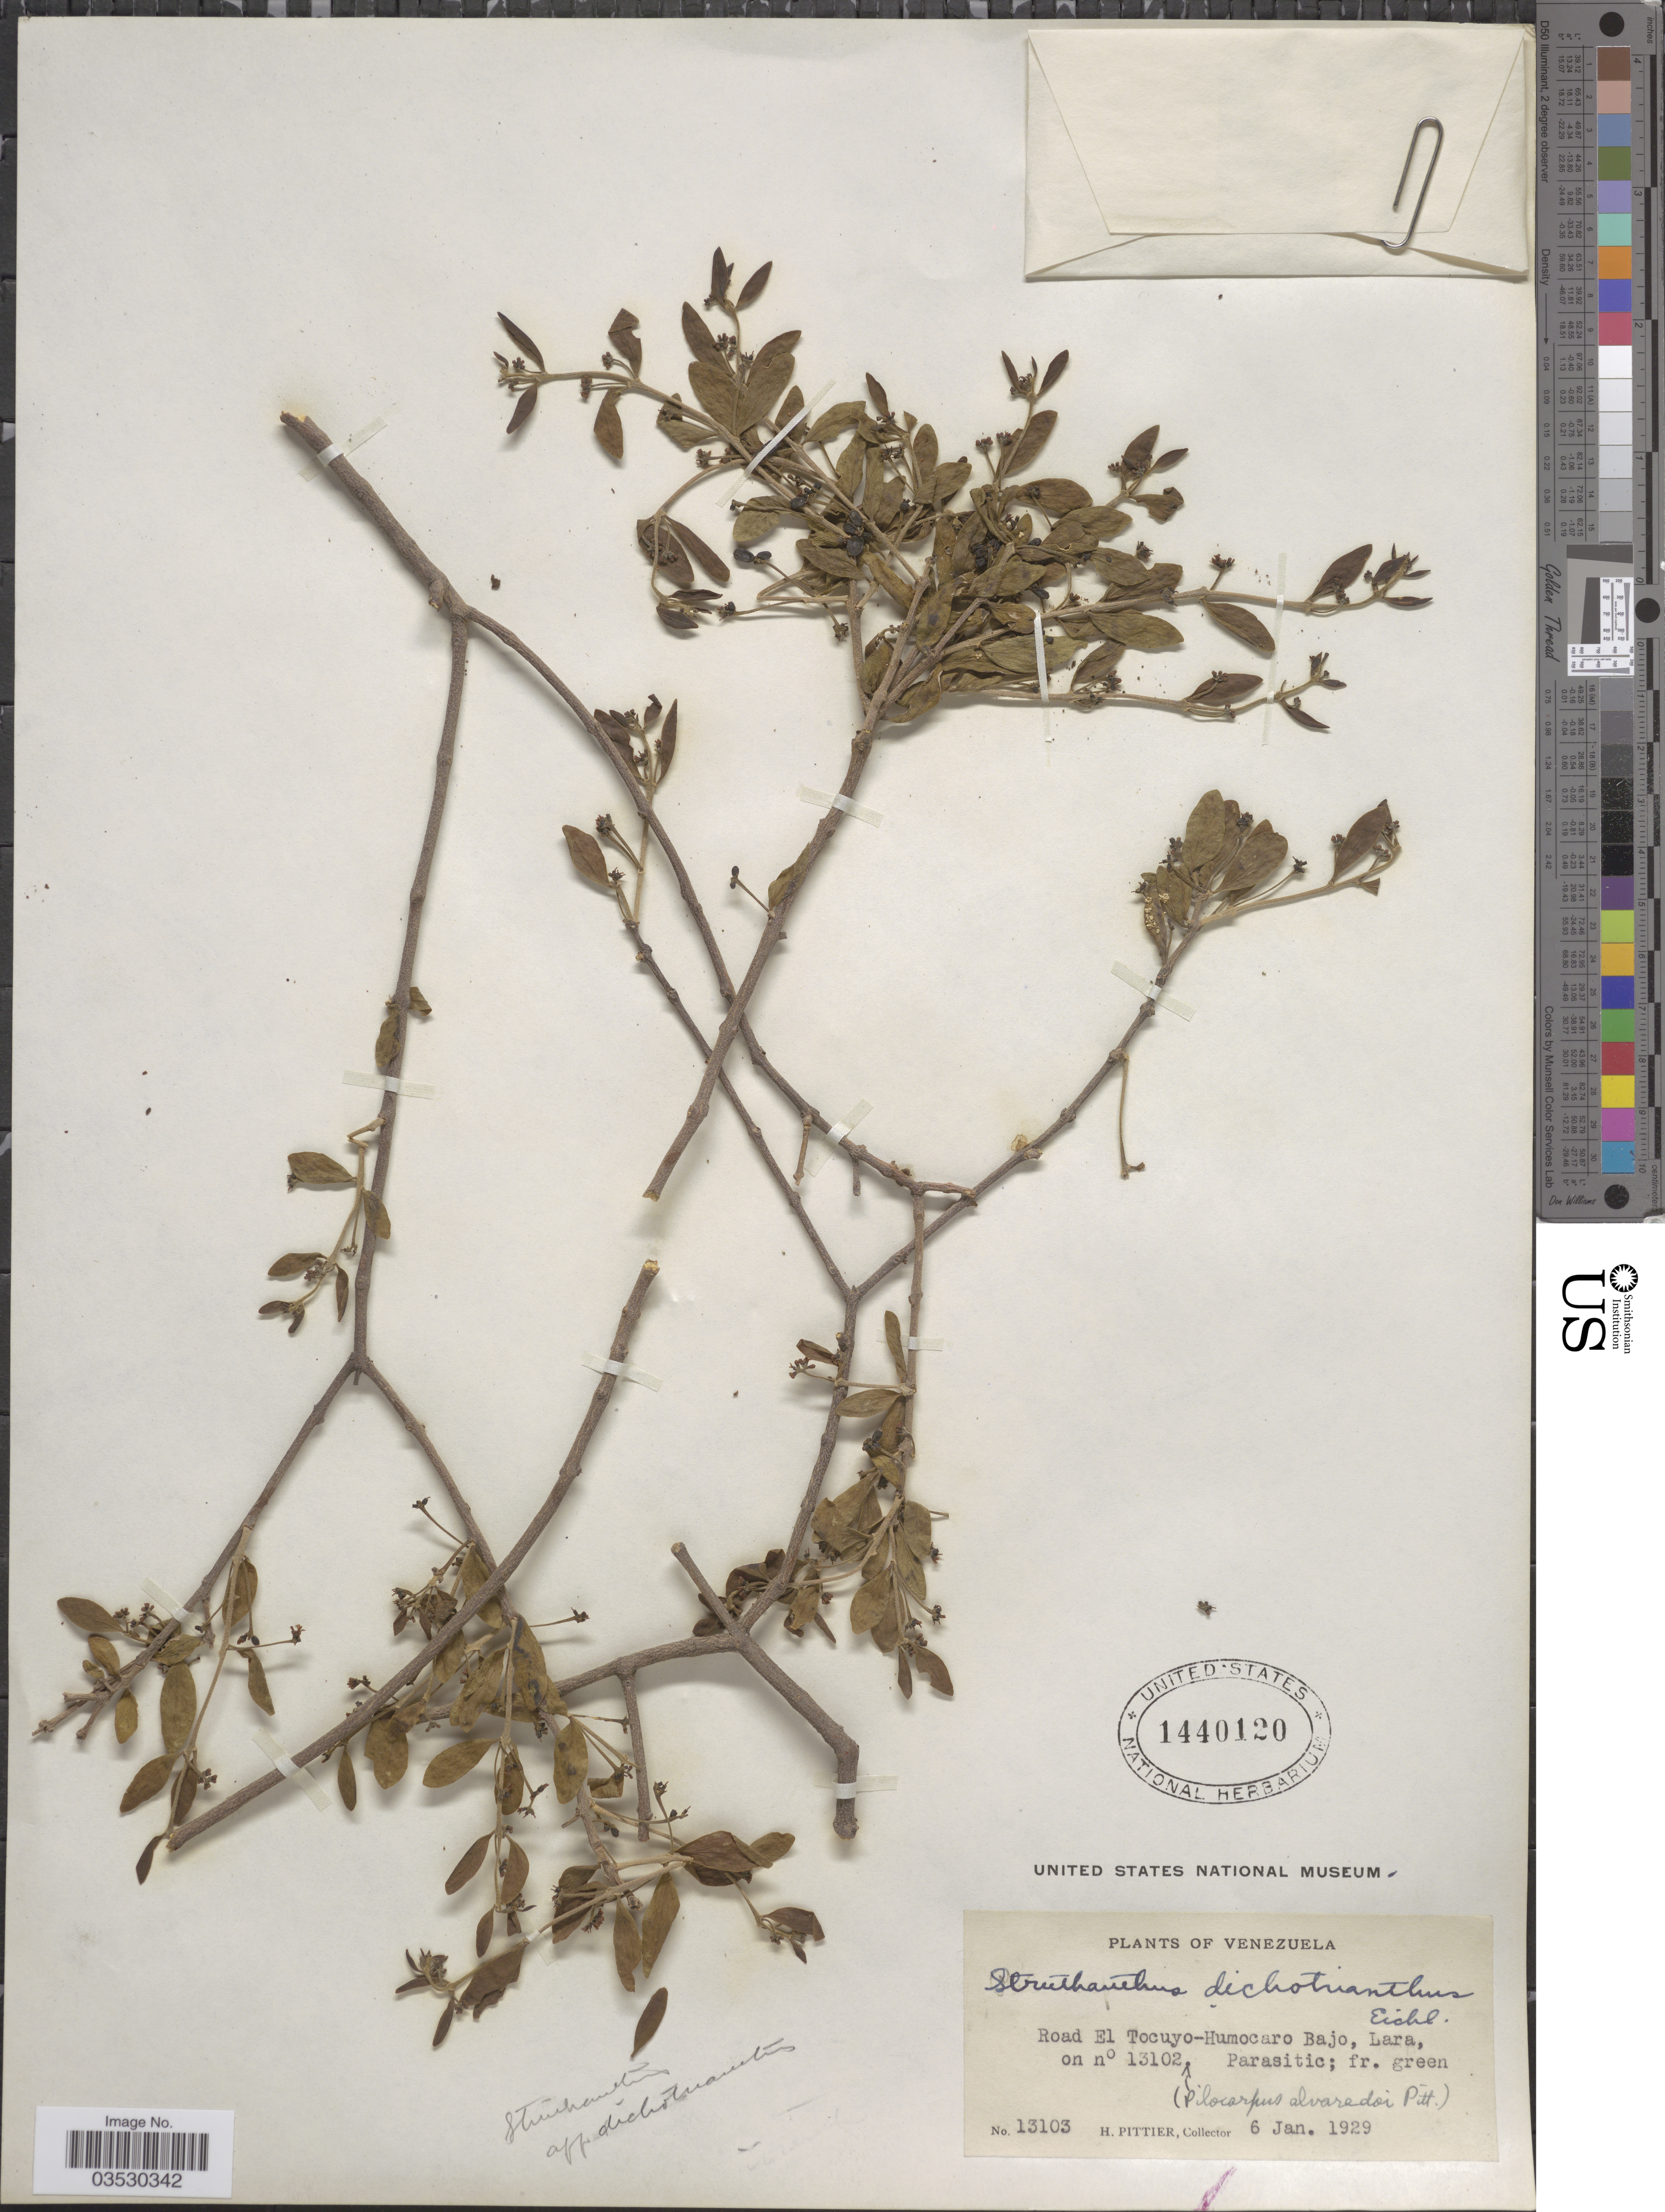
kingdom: Plantae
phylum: Tracheophyta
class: Magnoliopsida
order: Santalales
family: Loranthaceae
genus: Struthanthus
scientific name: Struthanthus dichotrianthus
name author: Eichler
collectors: H. F. Pittier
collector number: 13103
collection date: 1929-01-06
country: Venezuela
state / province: Lara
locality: Road El Tocuyo-Humocaro Bajo.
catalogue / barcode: US 1440120